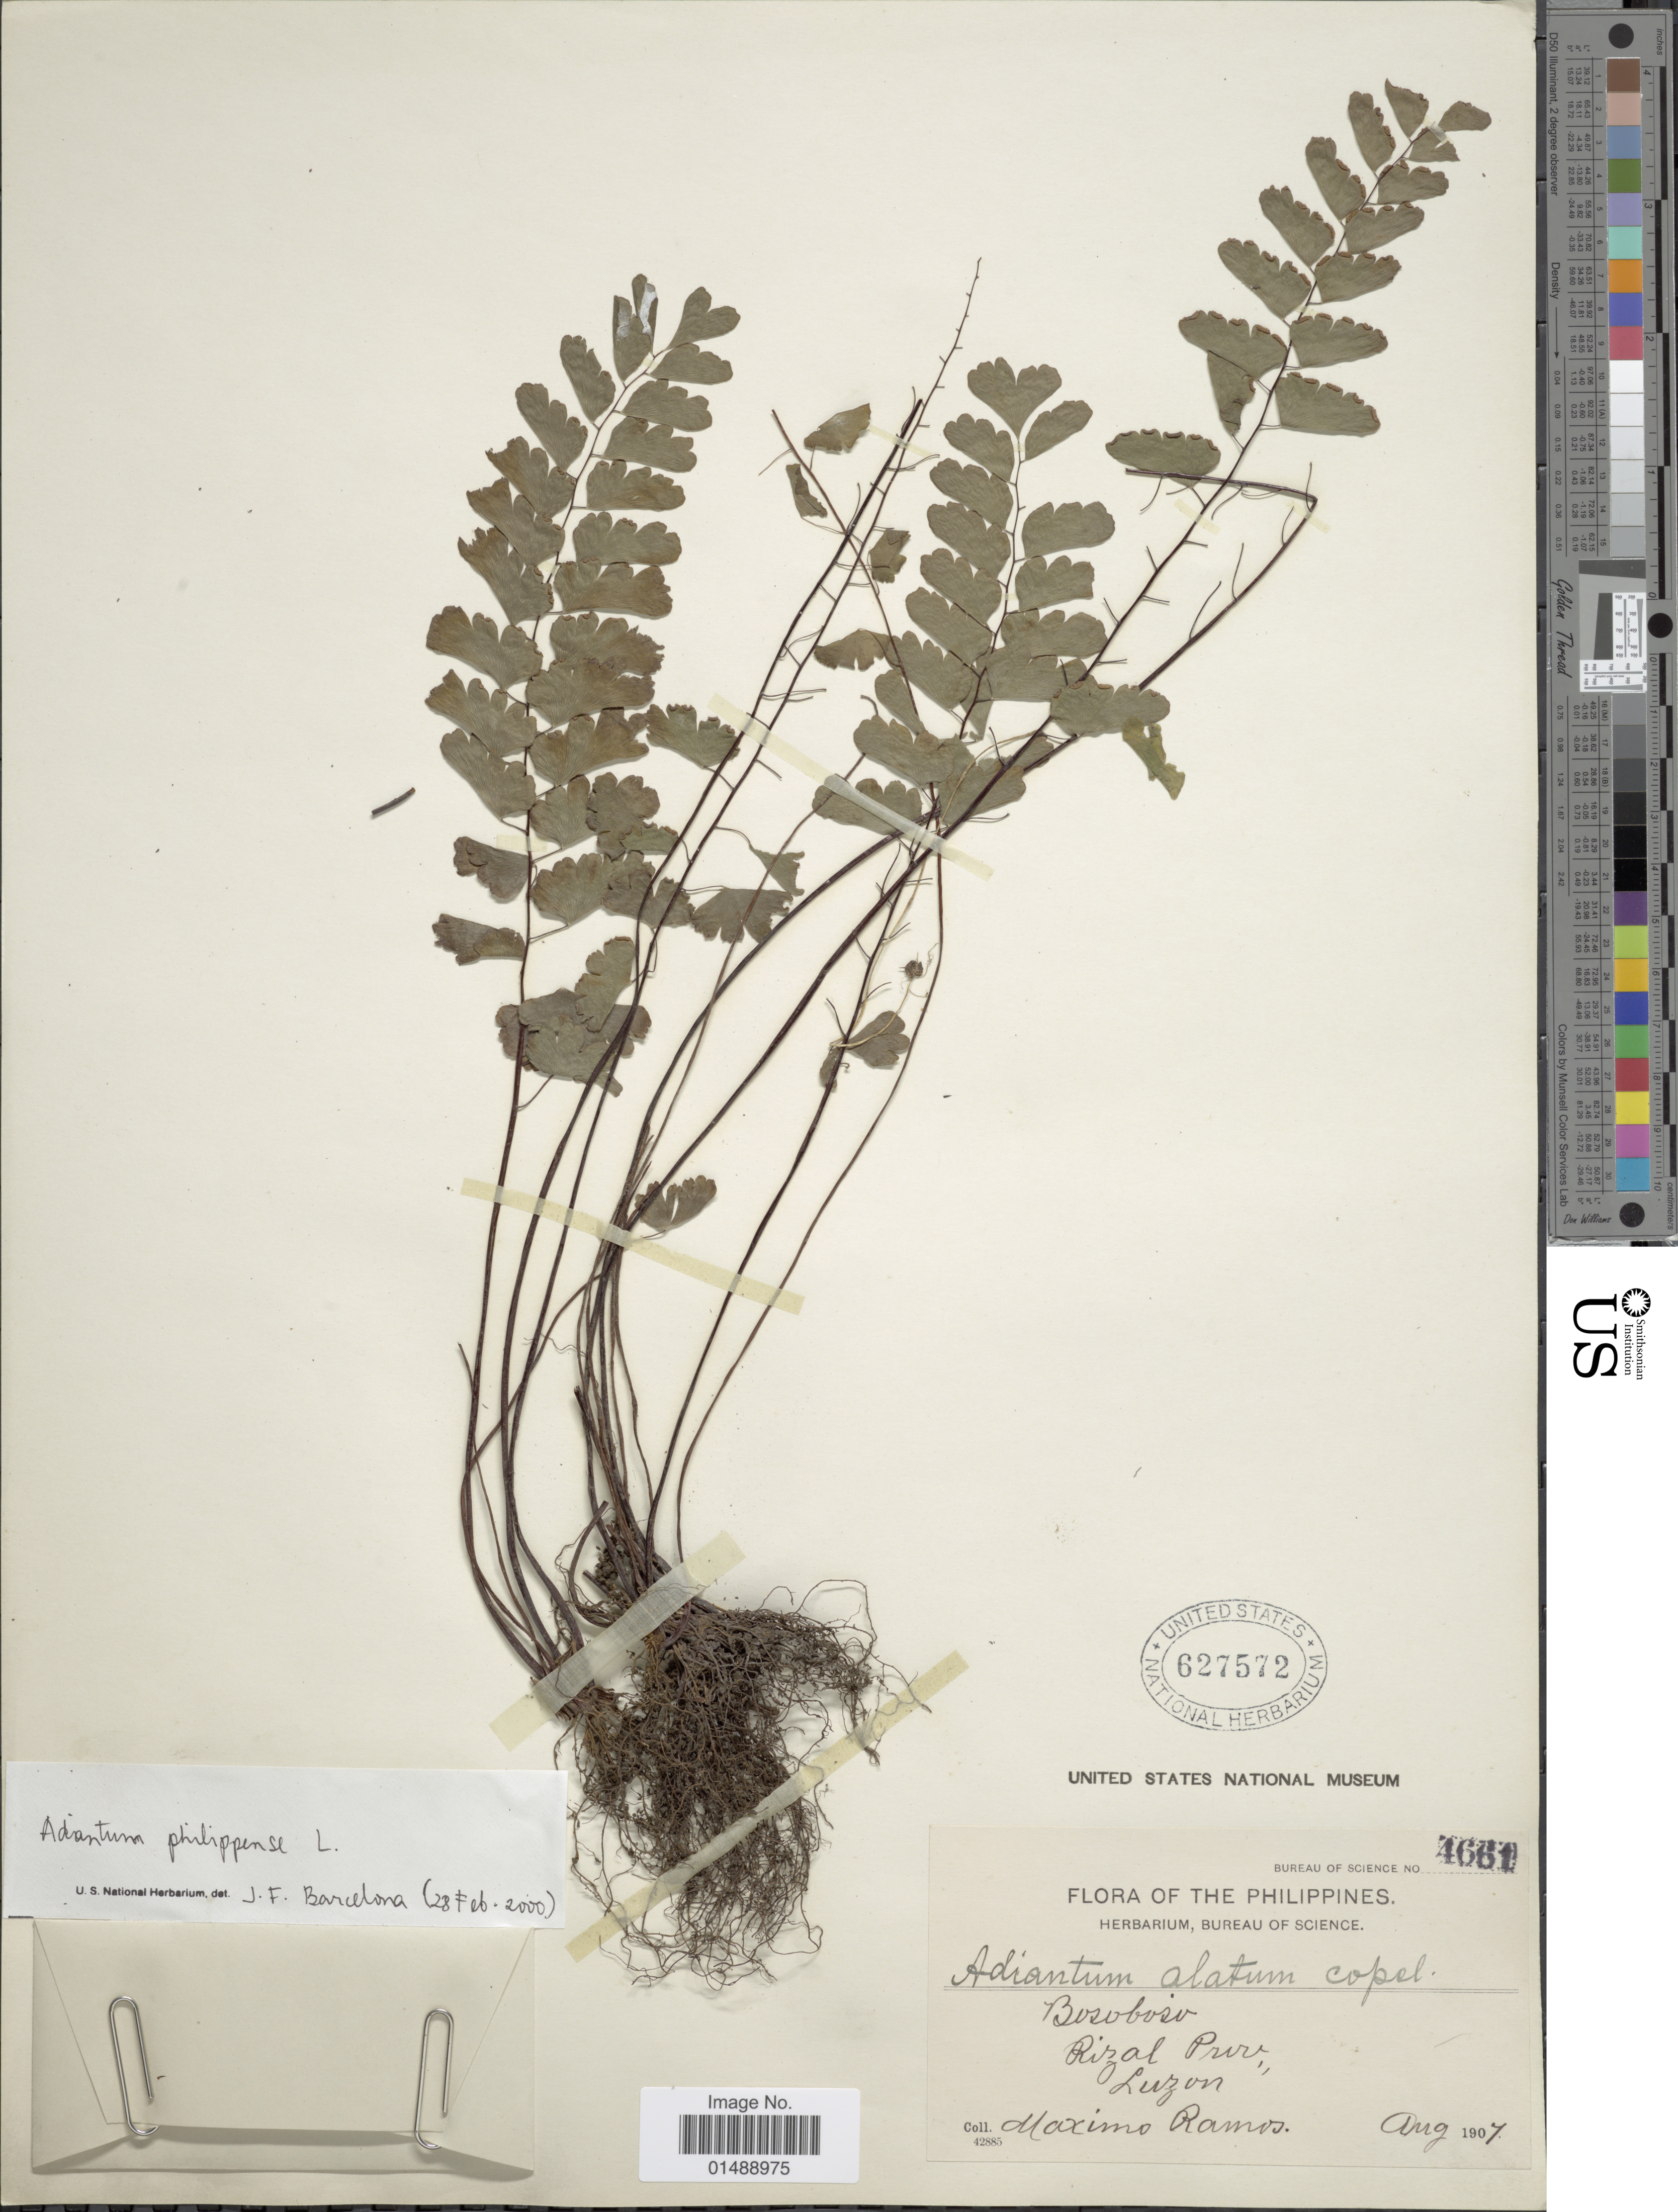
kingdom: Plantae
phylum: Tracheophyta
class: Polypodiopsida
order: Polypodiales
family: Pteridaceae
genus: Adiantum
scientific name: Adiantum philippense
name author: L.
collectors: M. Ramos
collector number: Bureau of Science 4661 *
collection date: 1907-08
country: Philippines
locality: The Philippines, Bosoboso Rizal Prov, Luzon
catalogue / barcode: US 627572